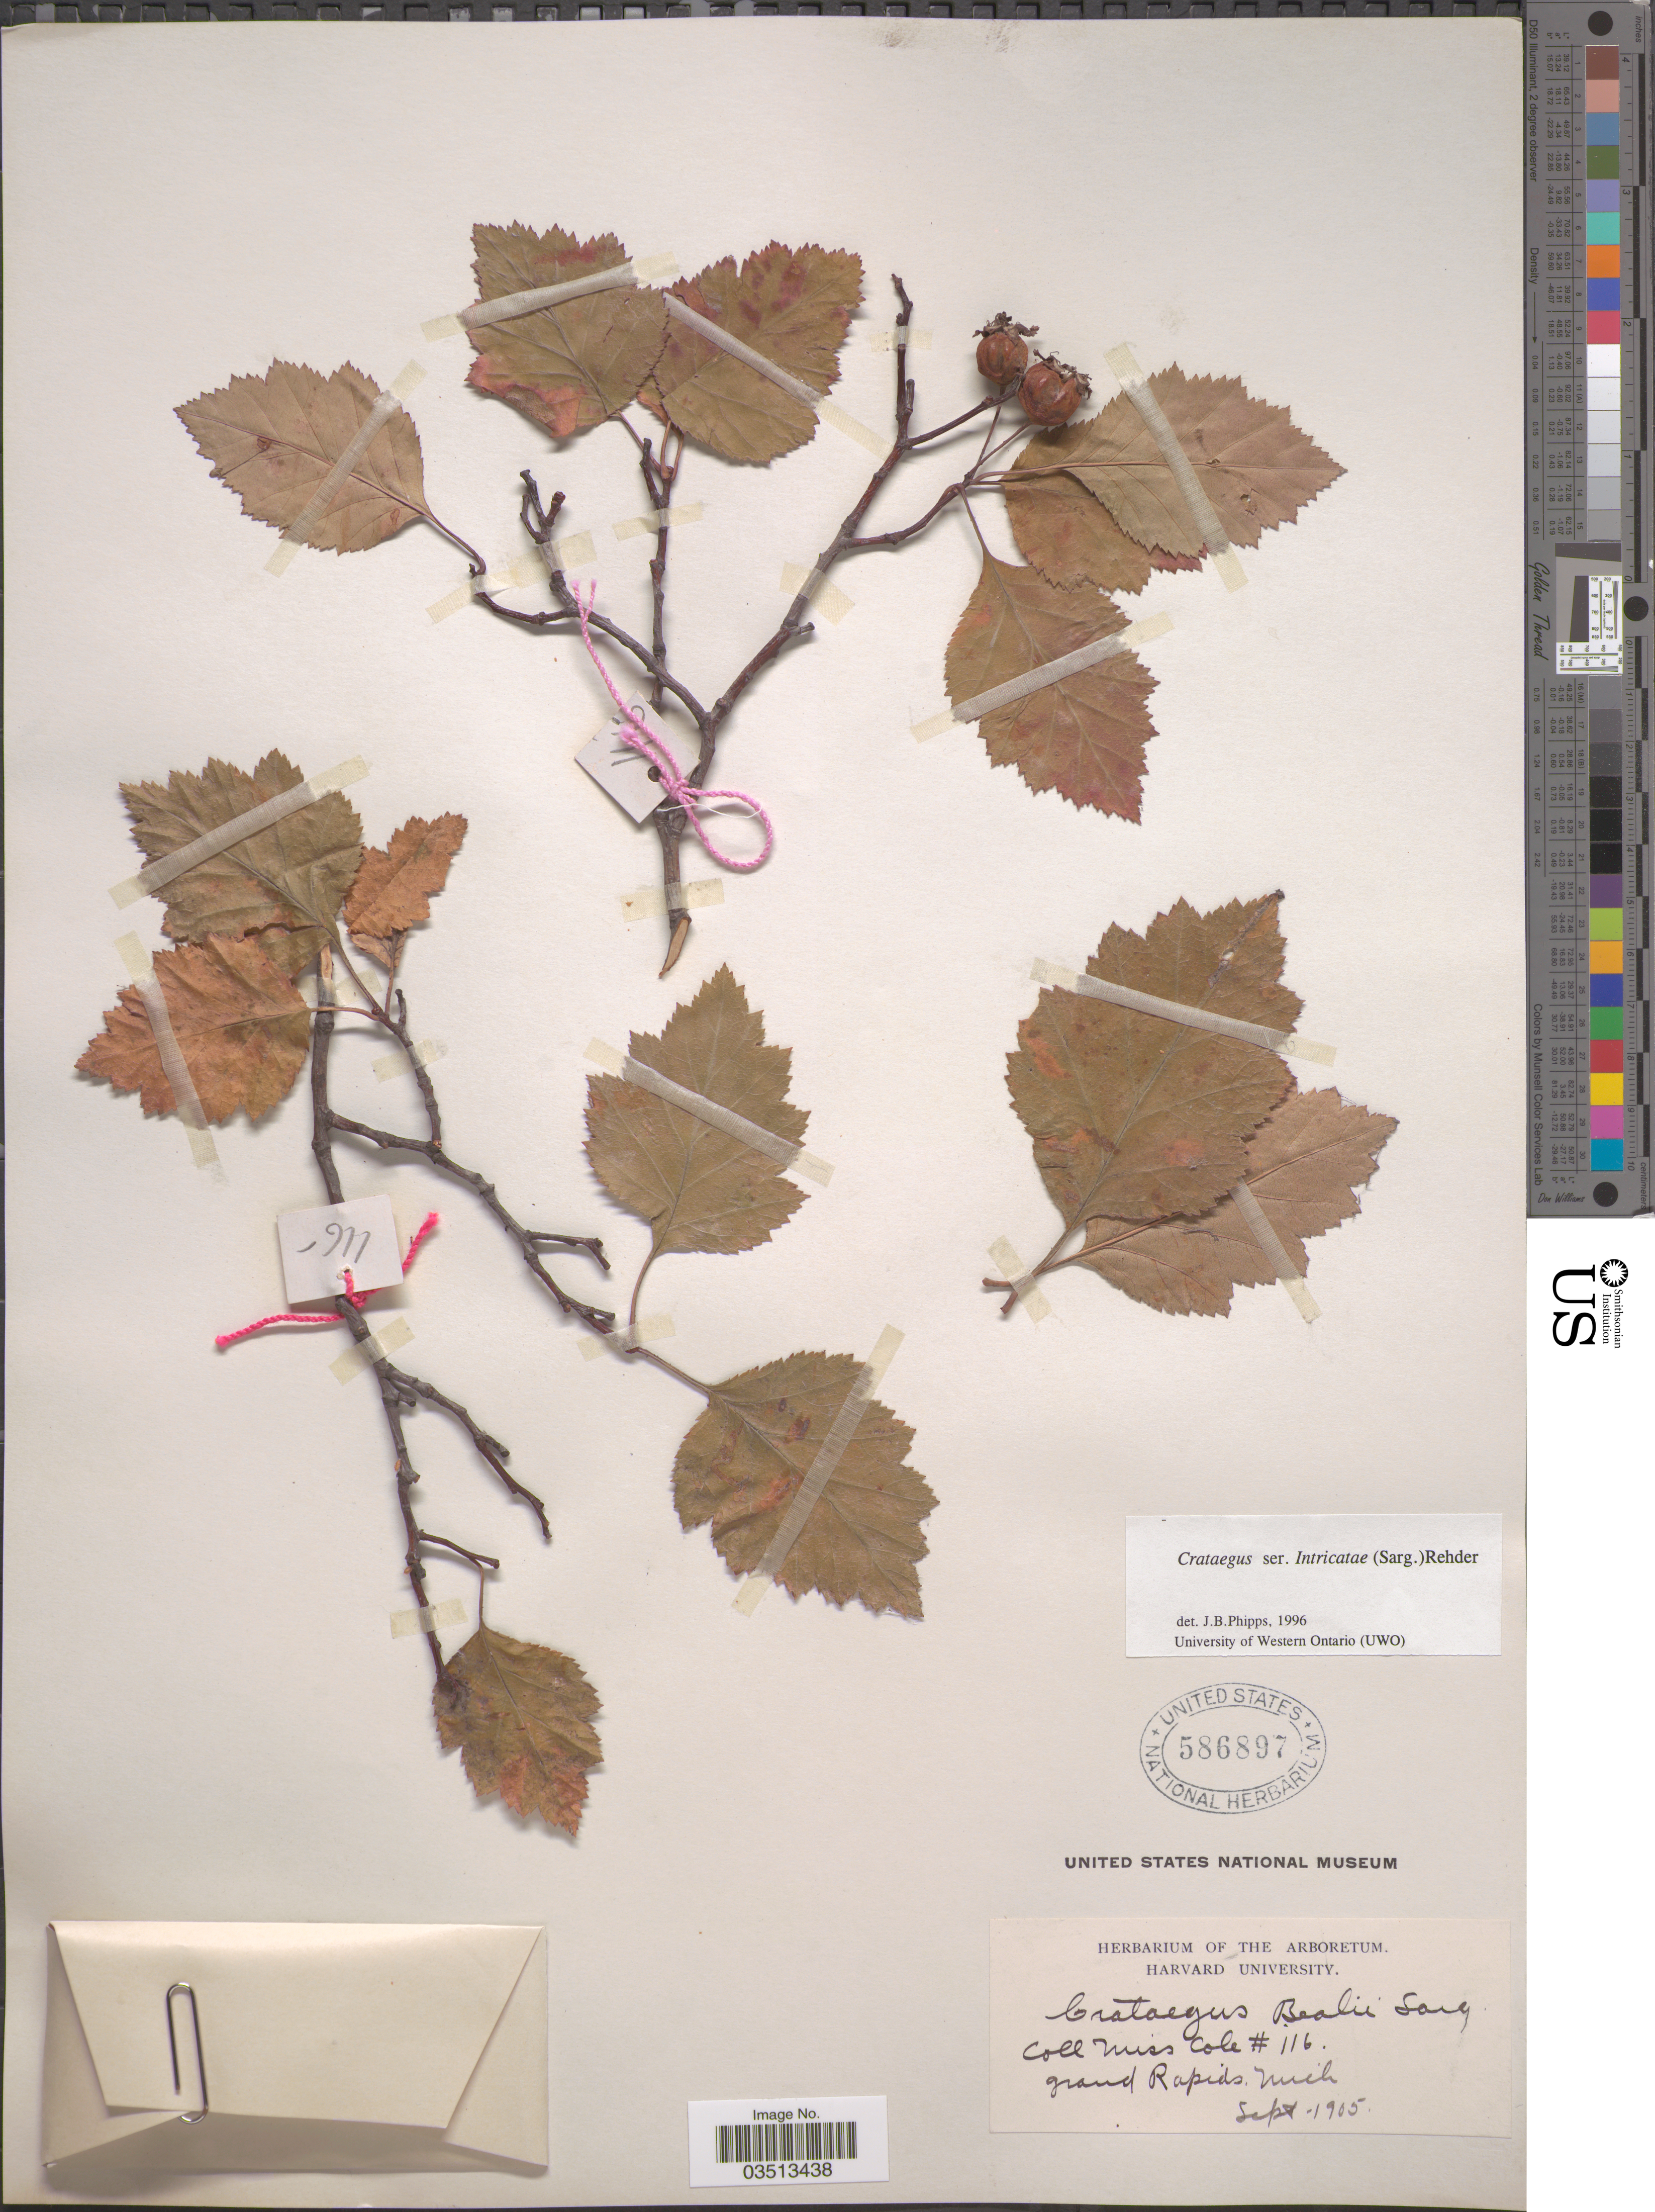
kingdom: Plantae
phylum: Tracheophyta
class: Magnoliopsida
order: Rosales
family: Rosaceae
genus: Crataegus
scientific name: Crataegus beadlei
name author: Ashe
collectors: Cole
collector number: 116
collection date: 1905-09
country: United States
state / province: Michigan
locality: Grand Rapids.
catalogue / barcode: US 586897